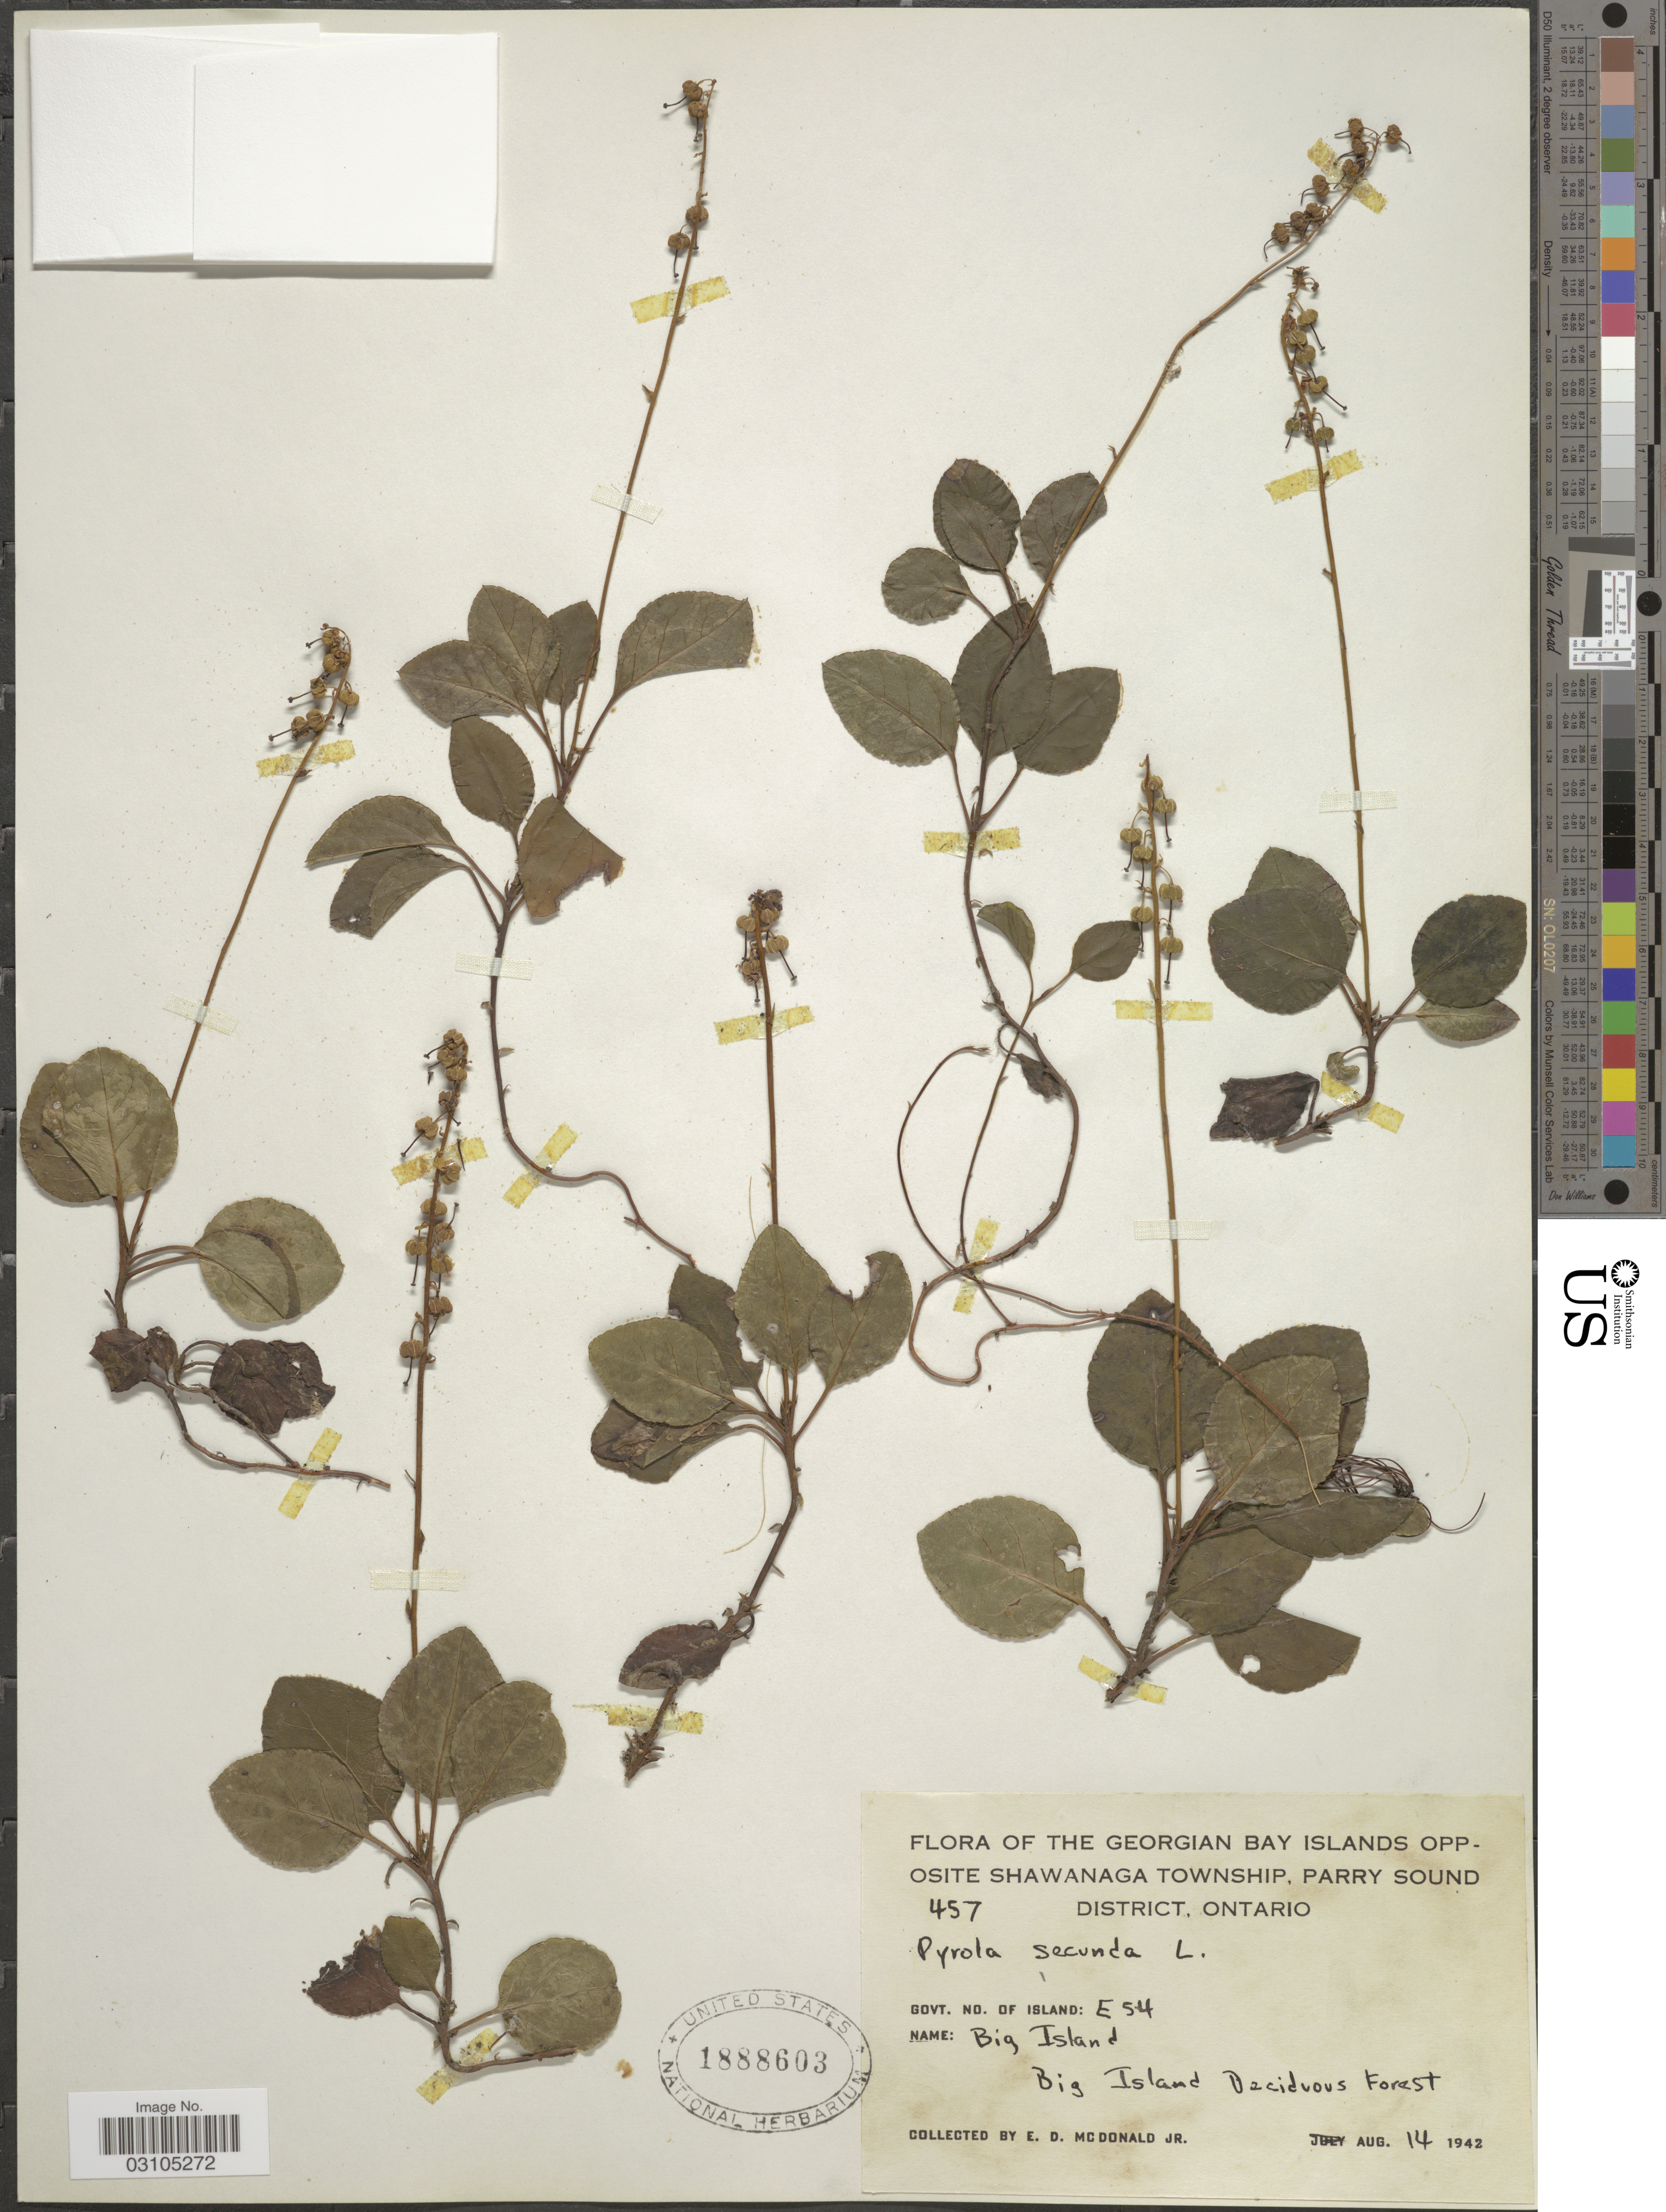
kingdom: Plantae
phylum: Tracheophyta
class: Magnoliopsida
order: Ericales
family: Ericaceae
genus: Orthilia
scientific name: Orthilia secunda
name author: (L.) House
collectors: E. D. McDonald Jr.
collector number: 457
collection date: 1942-08-14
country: Canada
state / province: Ontario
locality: Georgian Bay Islands opposite Shawanaga Township, Parry Sound District. Govt. No. of Island: E54. Big Island. Big Island Deciduous Forest.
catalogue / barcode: US 1888603